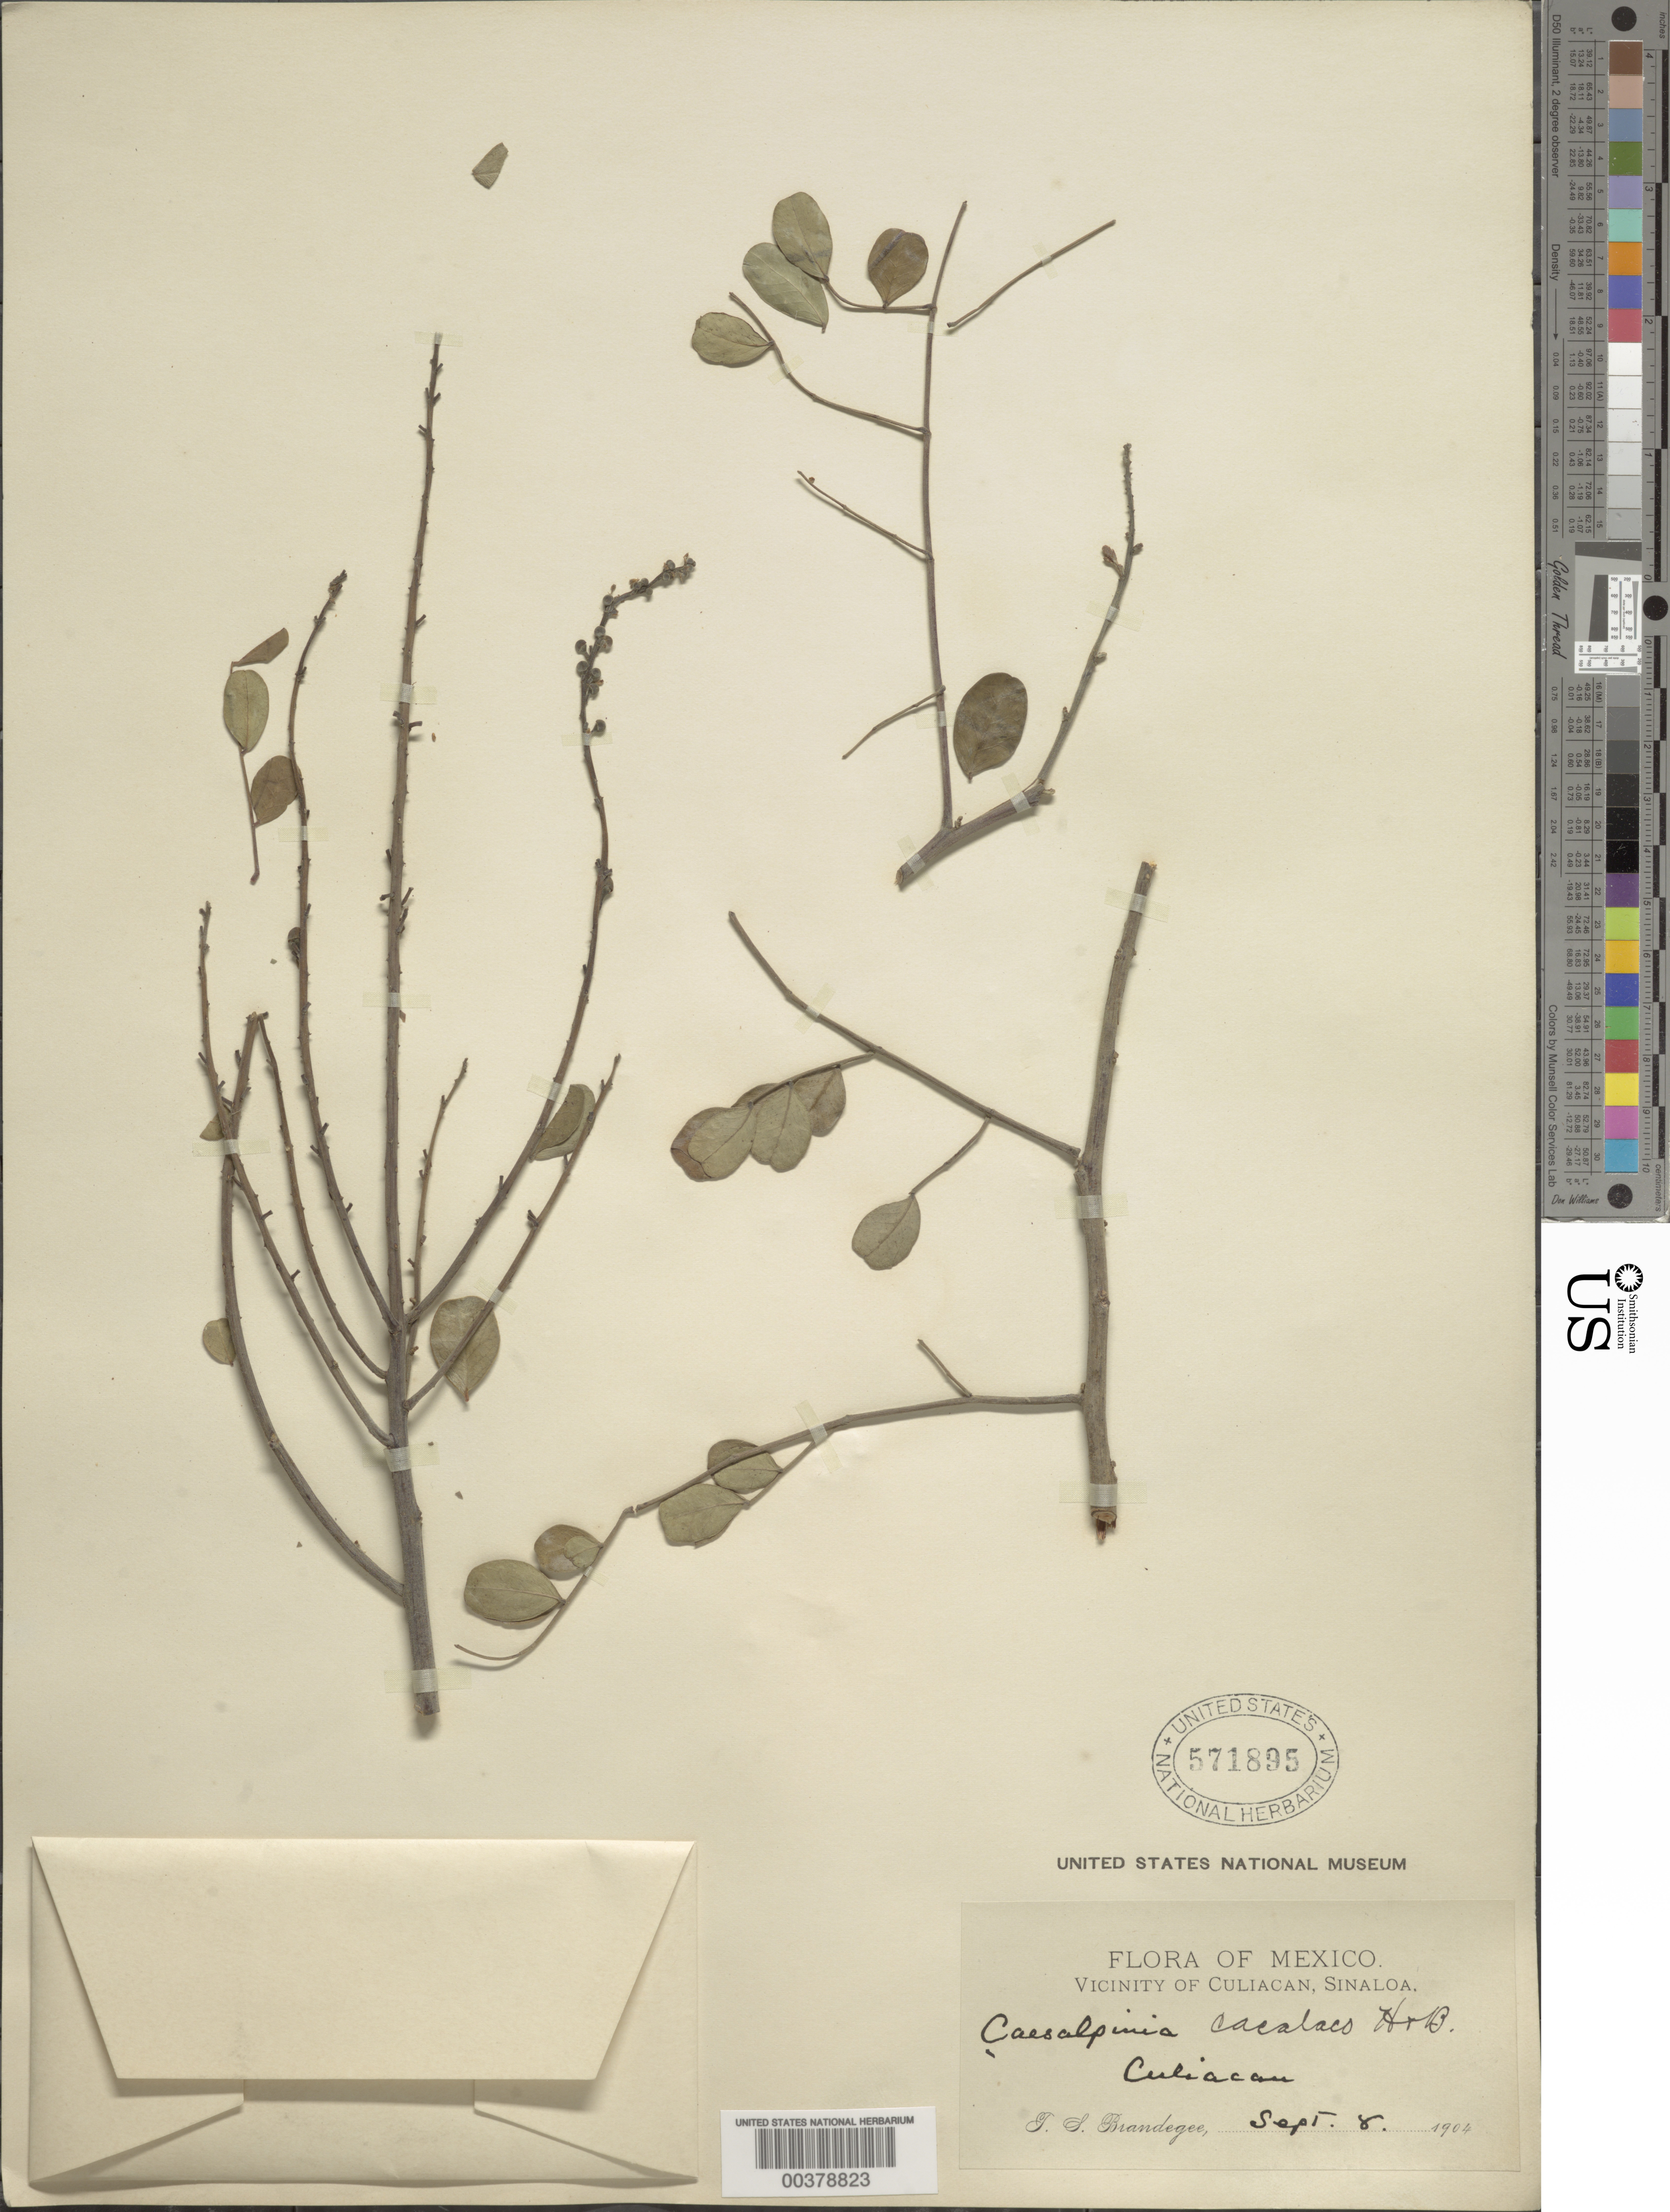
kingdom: Plantae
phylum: Tracheophyta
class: Magnoliopsida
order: Fabales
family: Fabaceae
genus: Tara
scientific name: Tara cacalaco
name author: (Bonpl.) Molinari & Sánchez Och.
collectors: T. S. Brandegee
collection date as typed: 08 Sep 1904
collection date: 1904-09-08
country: Mexico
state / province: Sinaloa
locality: Vicinity of Culiacan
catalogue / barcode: US 571895